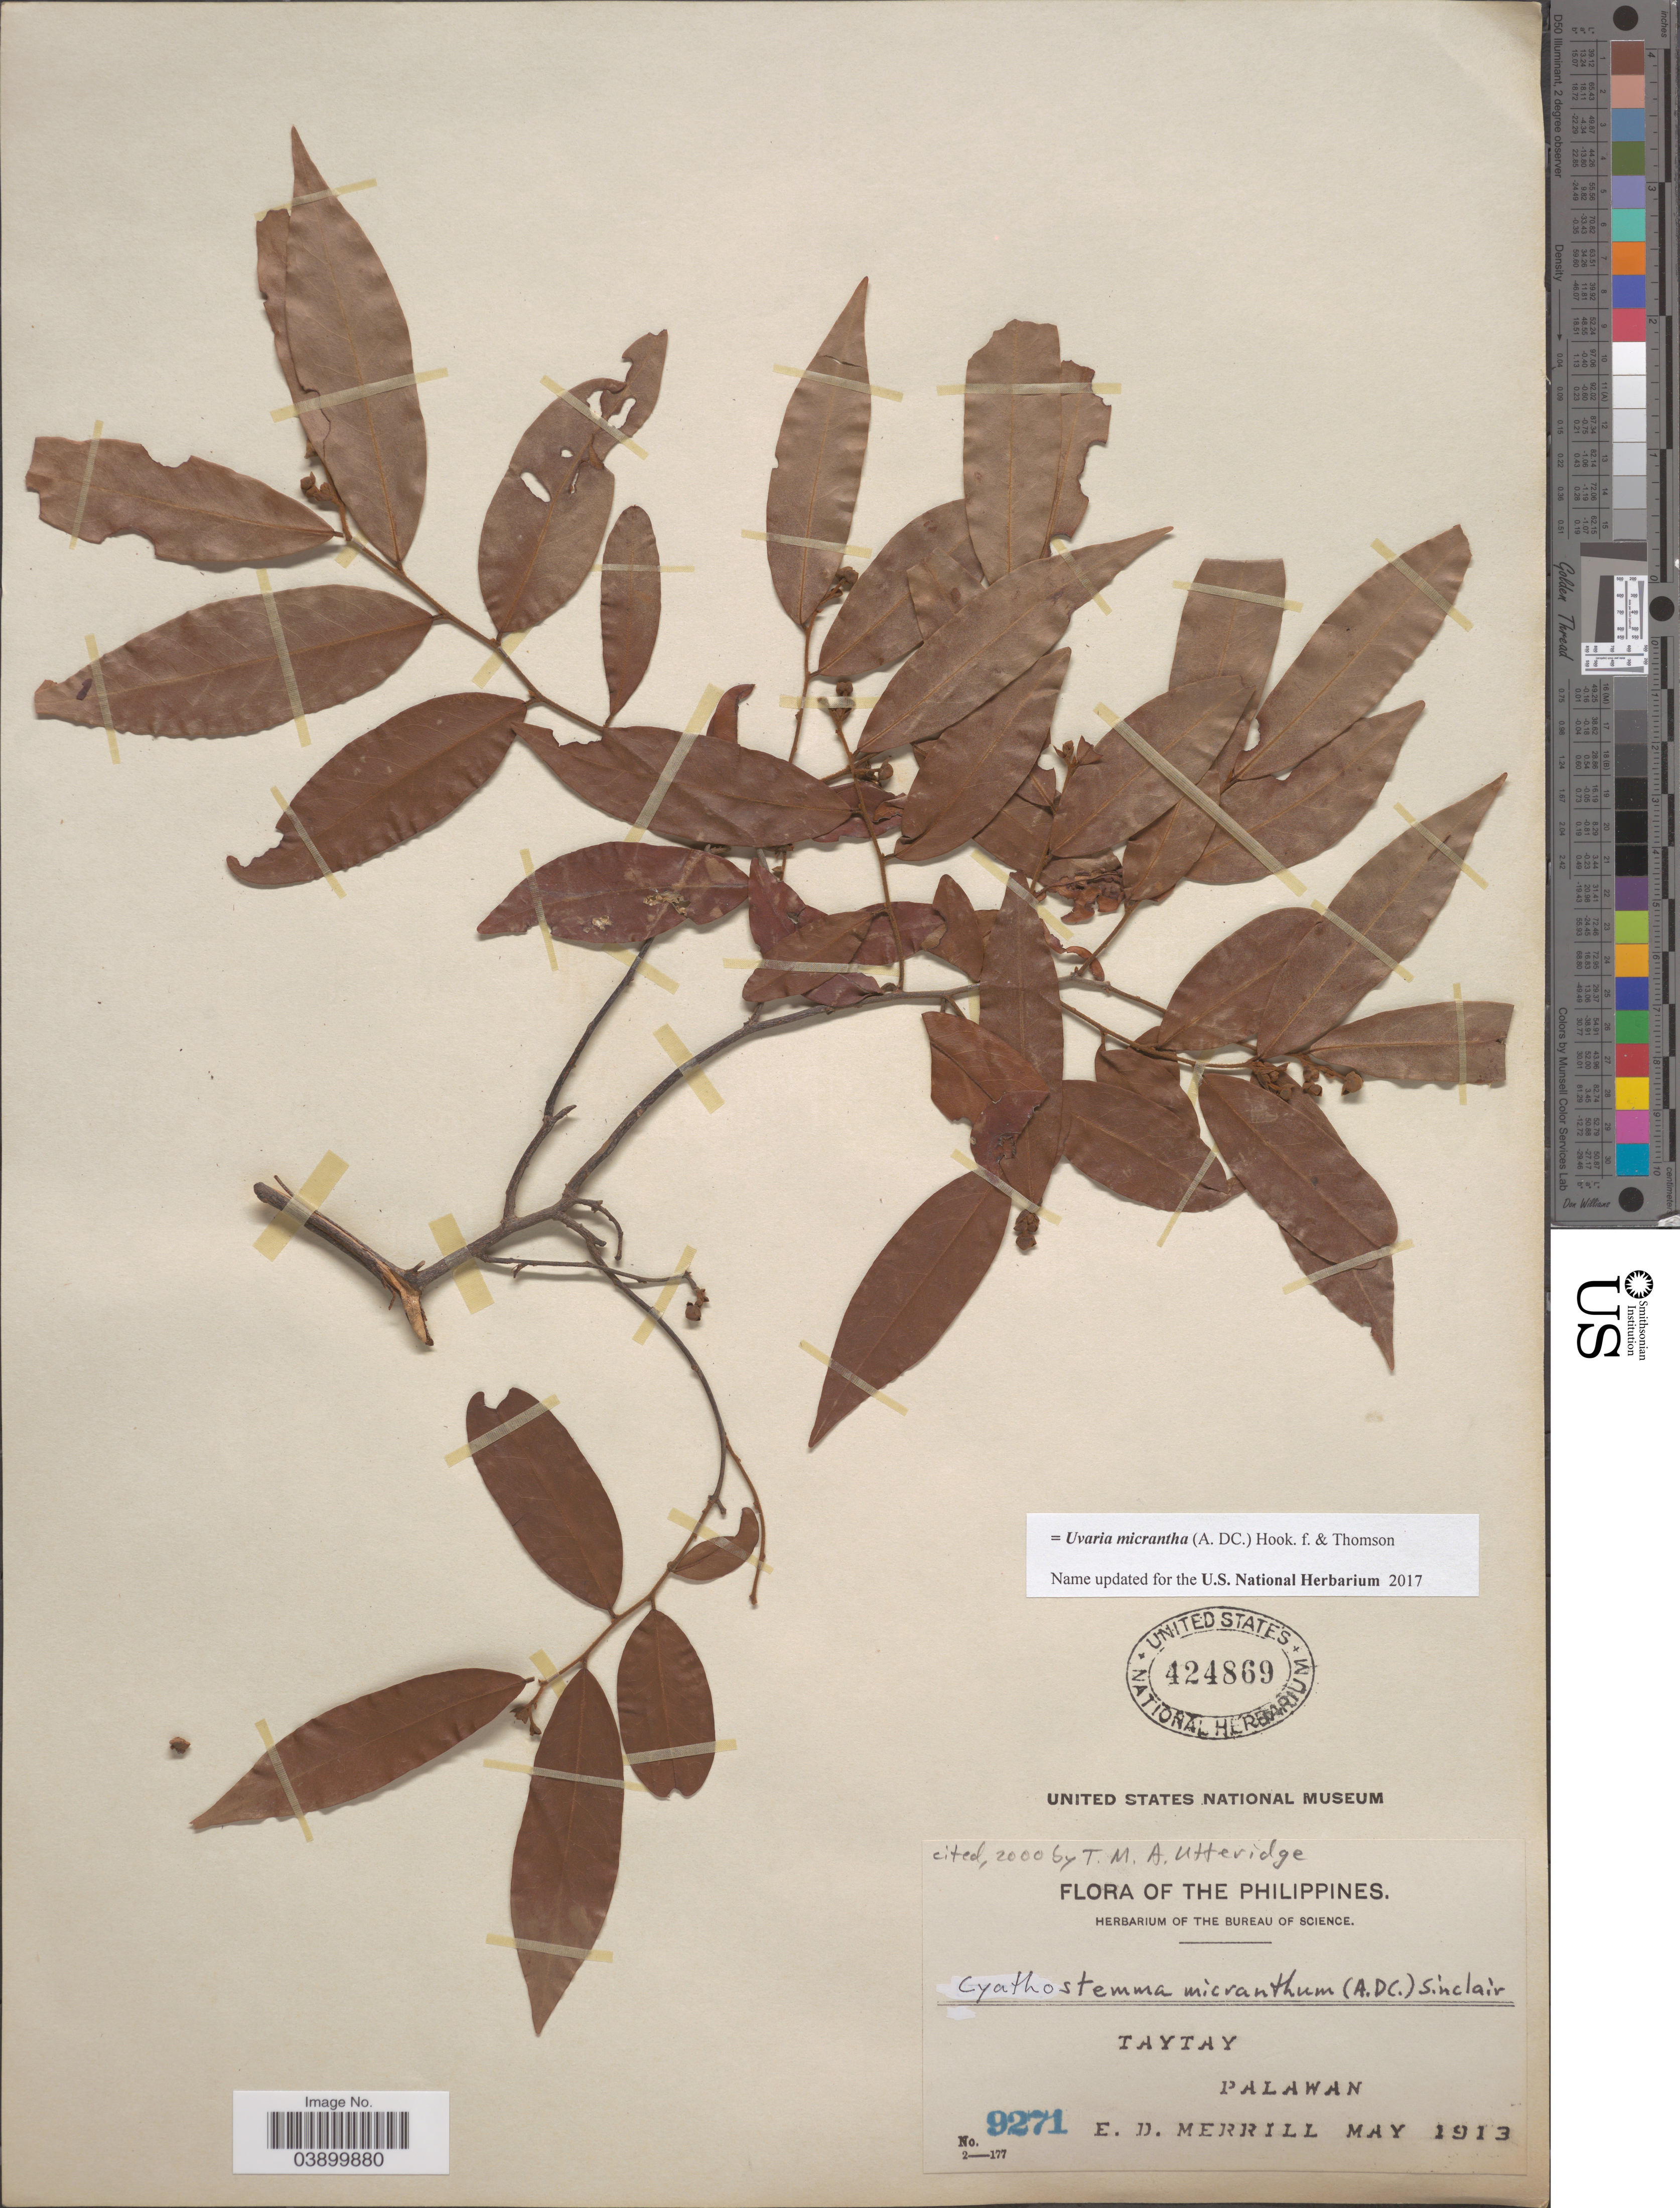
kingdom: Plantae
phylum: Tracheophyta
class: Magnoliopsida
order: Magnoliales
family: Annonaceae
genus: Uvaria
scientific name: Uvaria micrantha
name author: (A. DC.) Hook. f. & Thomson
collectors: E. D. Merrill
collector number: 9271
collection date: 1913-05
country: Philippines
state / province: Mimaropa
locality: Taytay. Palawan.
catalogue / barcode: US 424869